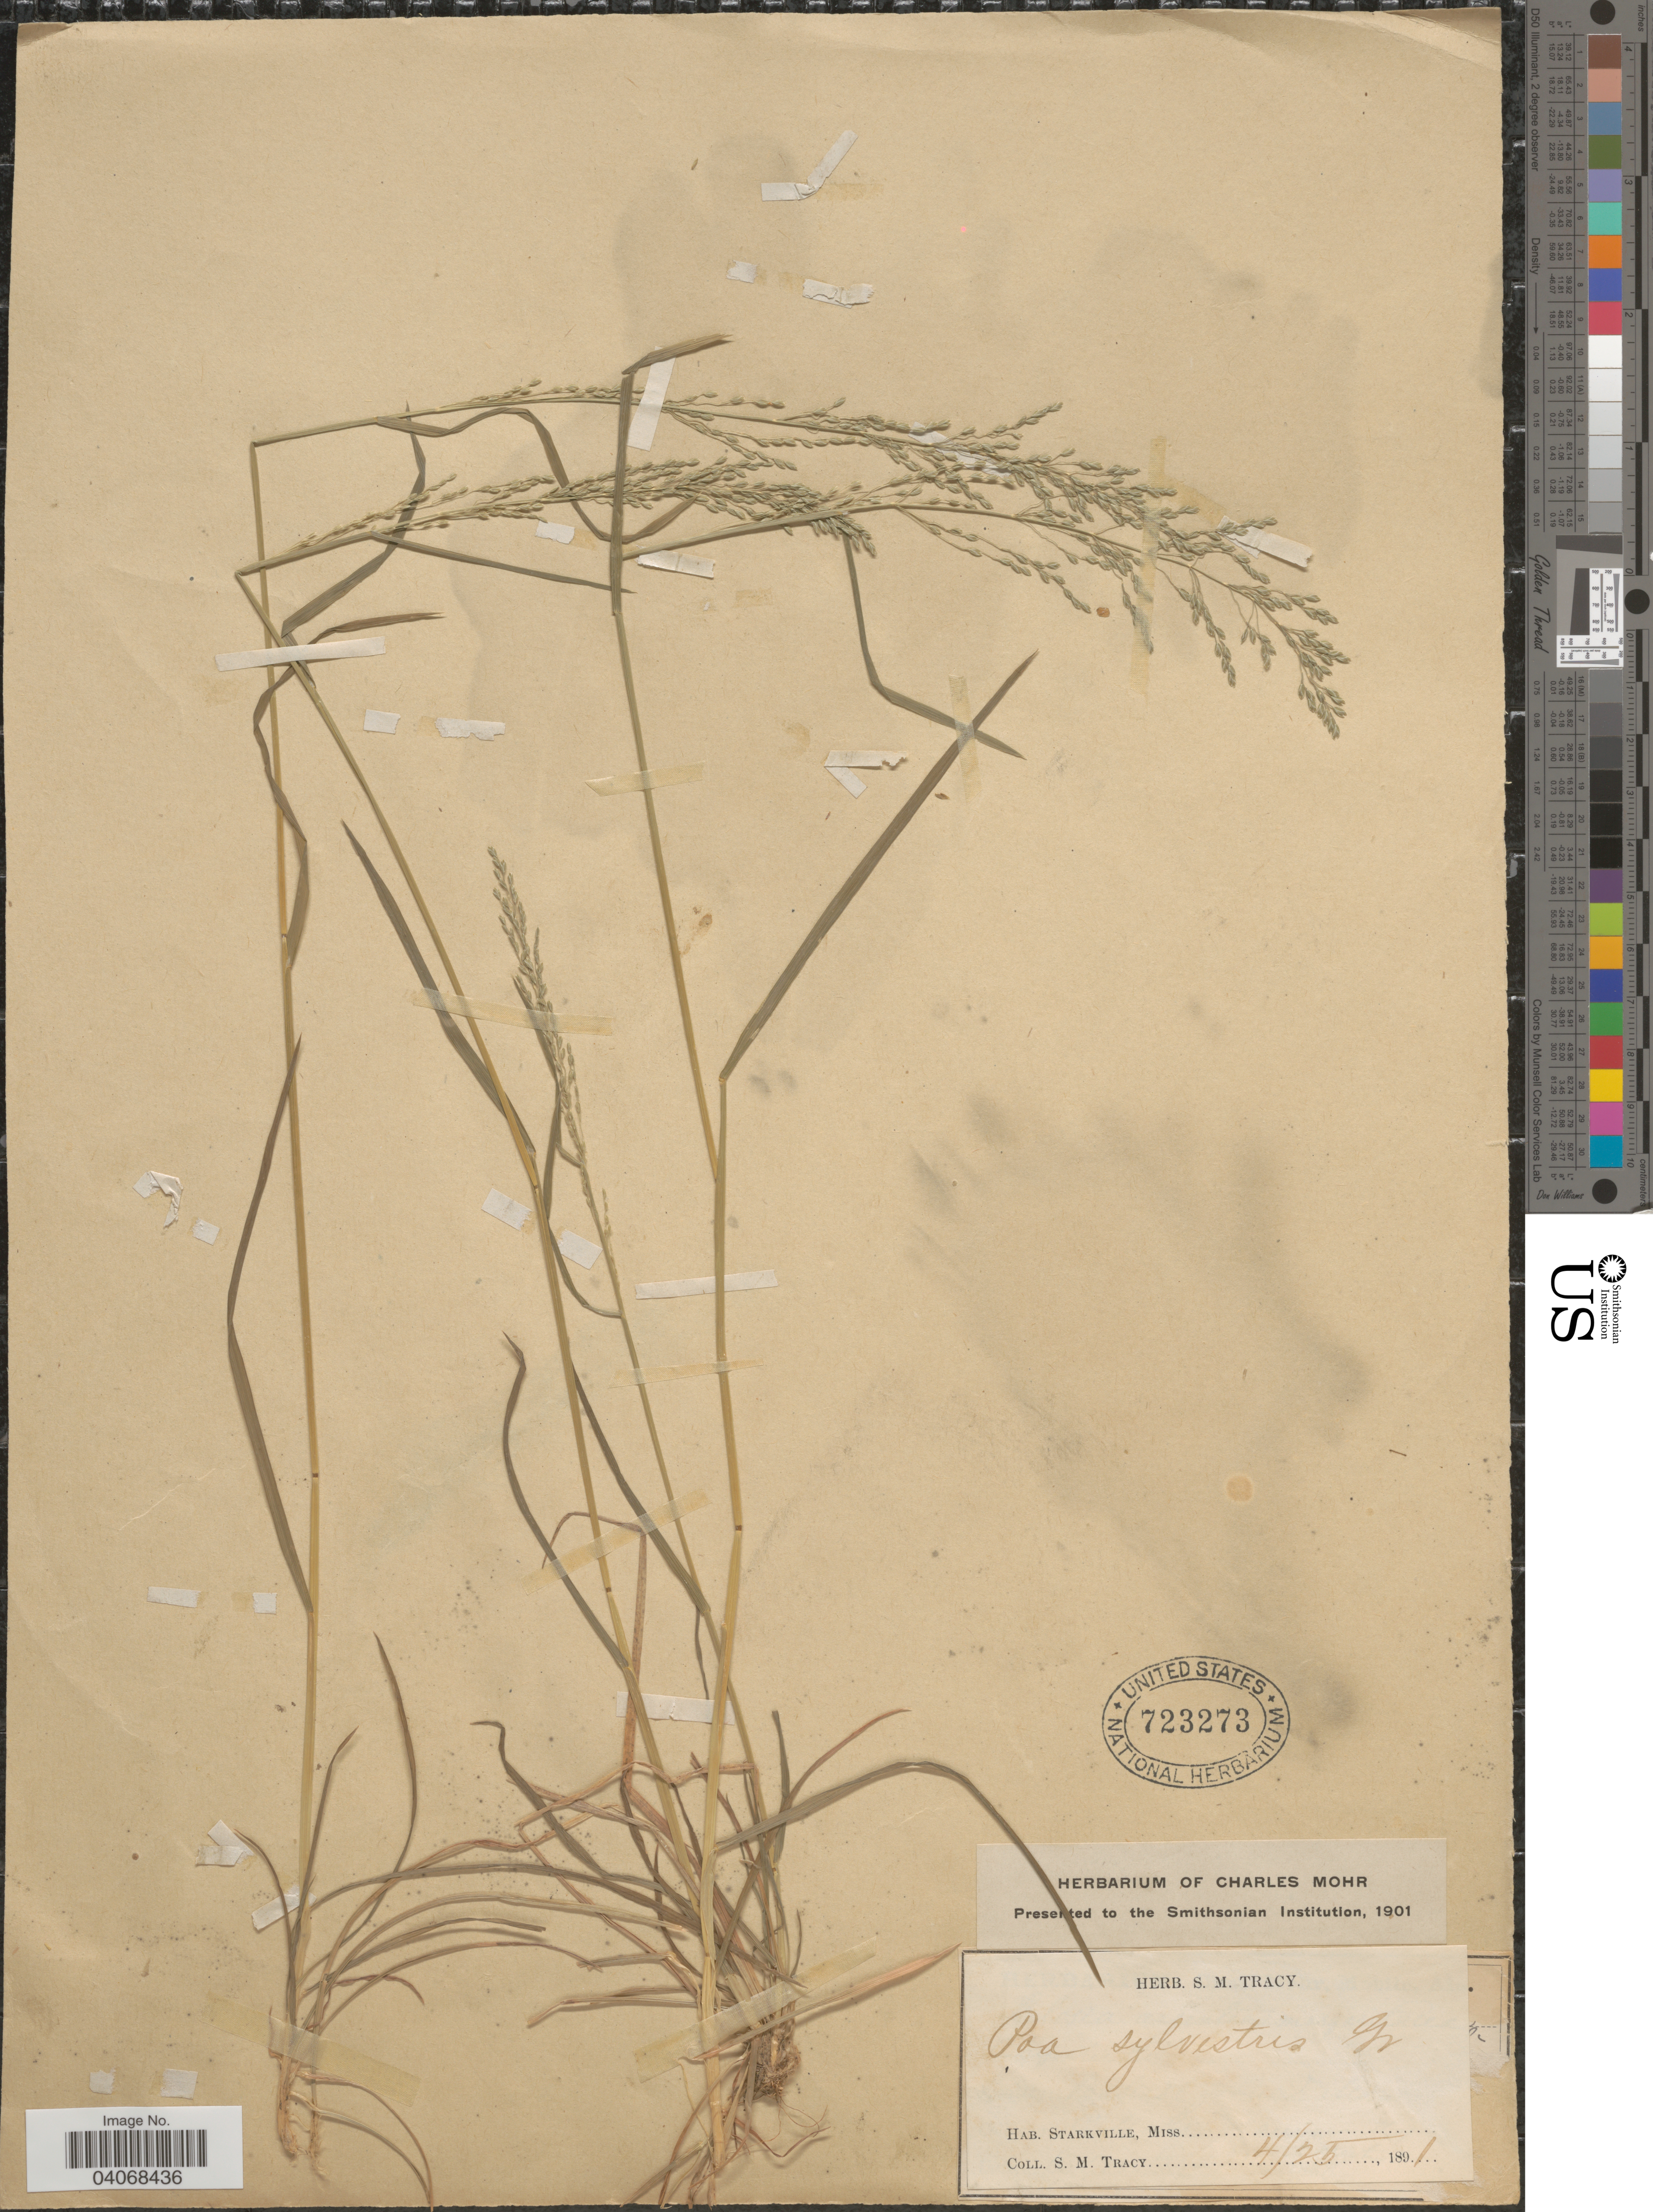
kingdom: Plantae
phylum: Tracheophyta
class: Liliopsida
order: Poales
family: Poaceae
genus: Poa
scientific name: Poa sylvestris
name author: A. Gray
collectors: S. M. Tracy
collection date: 1891-04-25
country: United States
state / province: Mississippi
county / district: Oktibbeha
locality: Starkville.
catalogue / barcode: US 723273